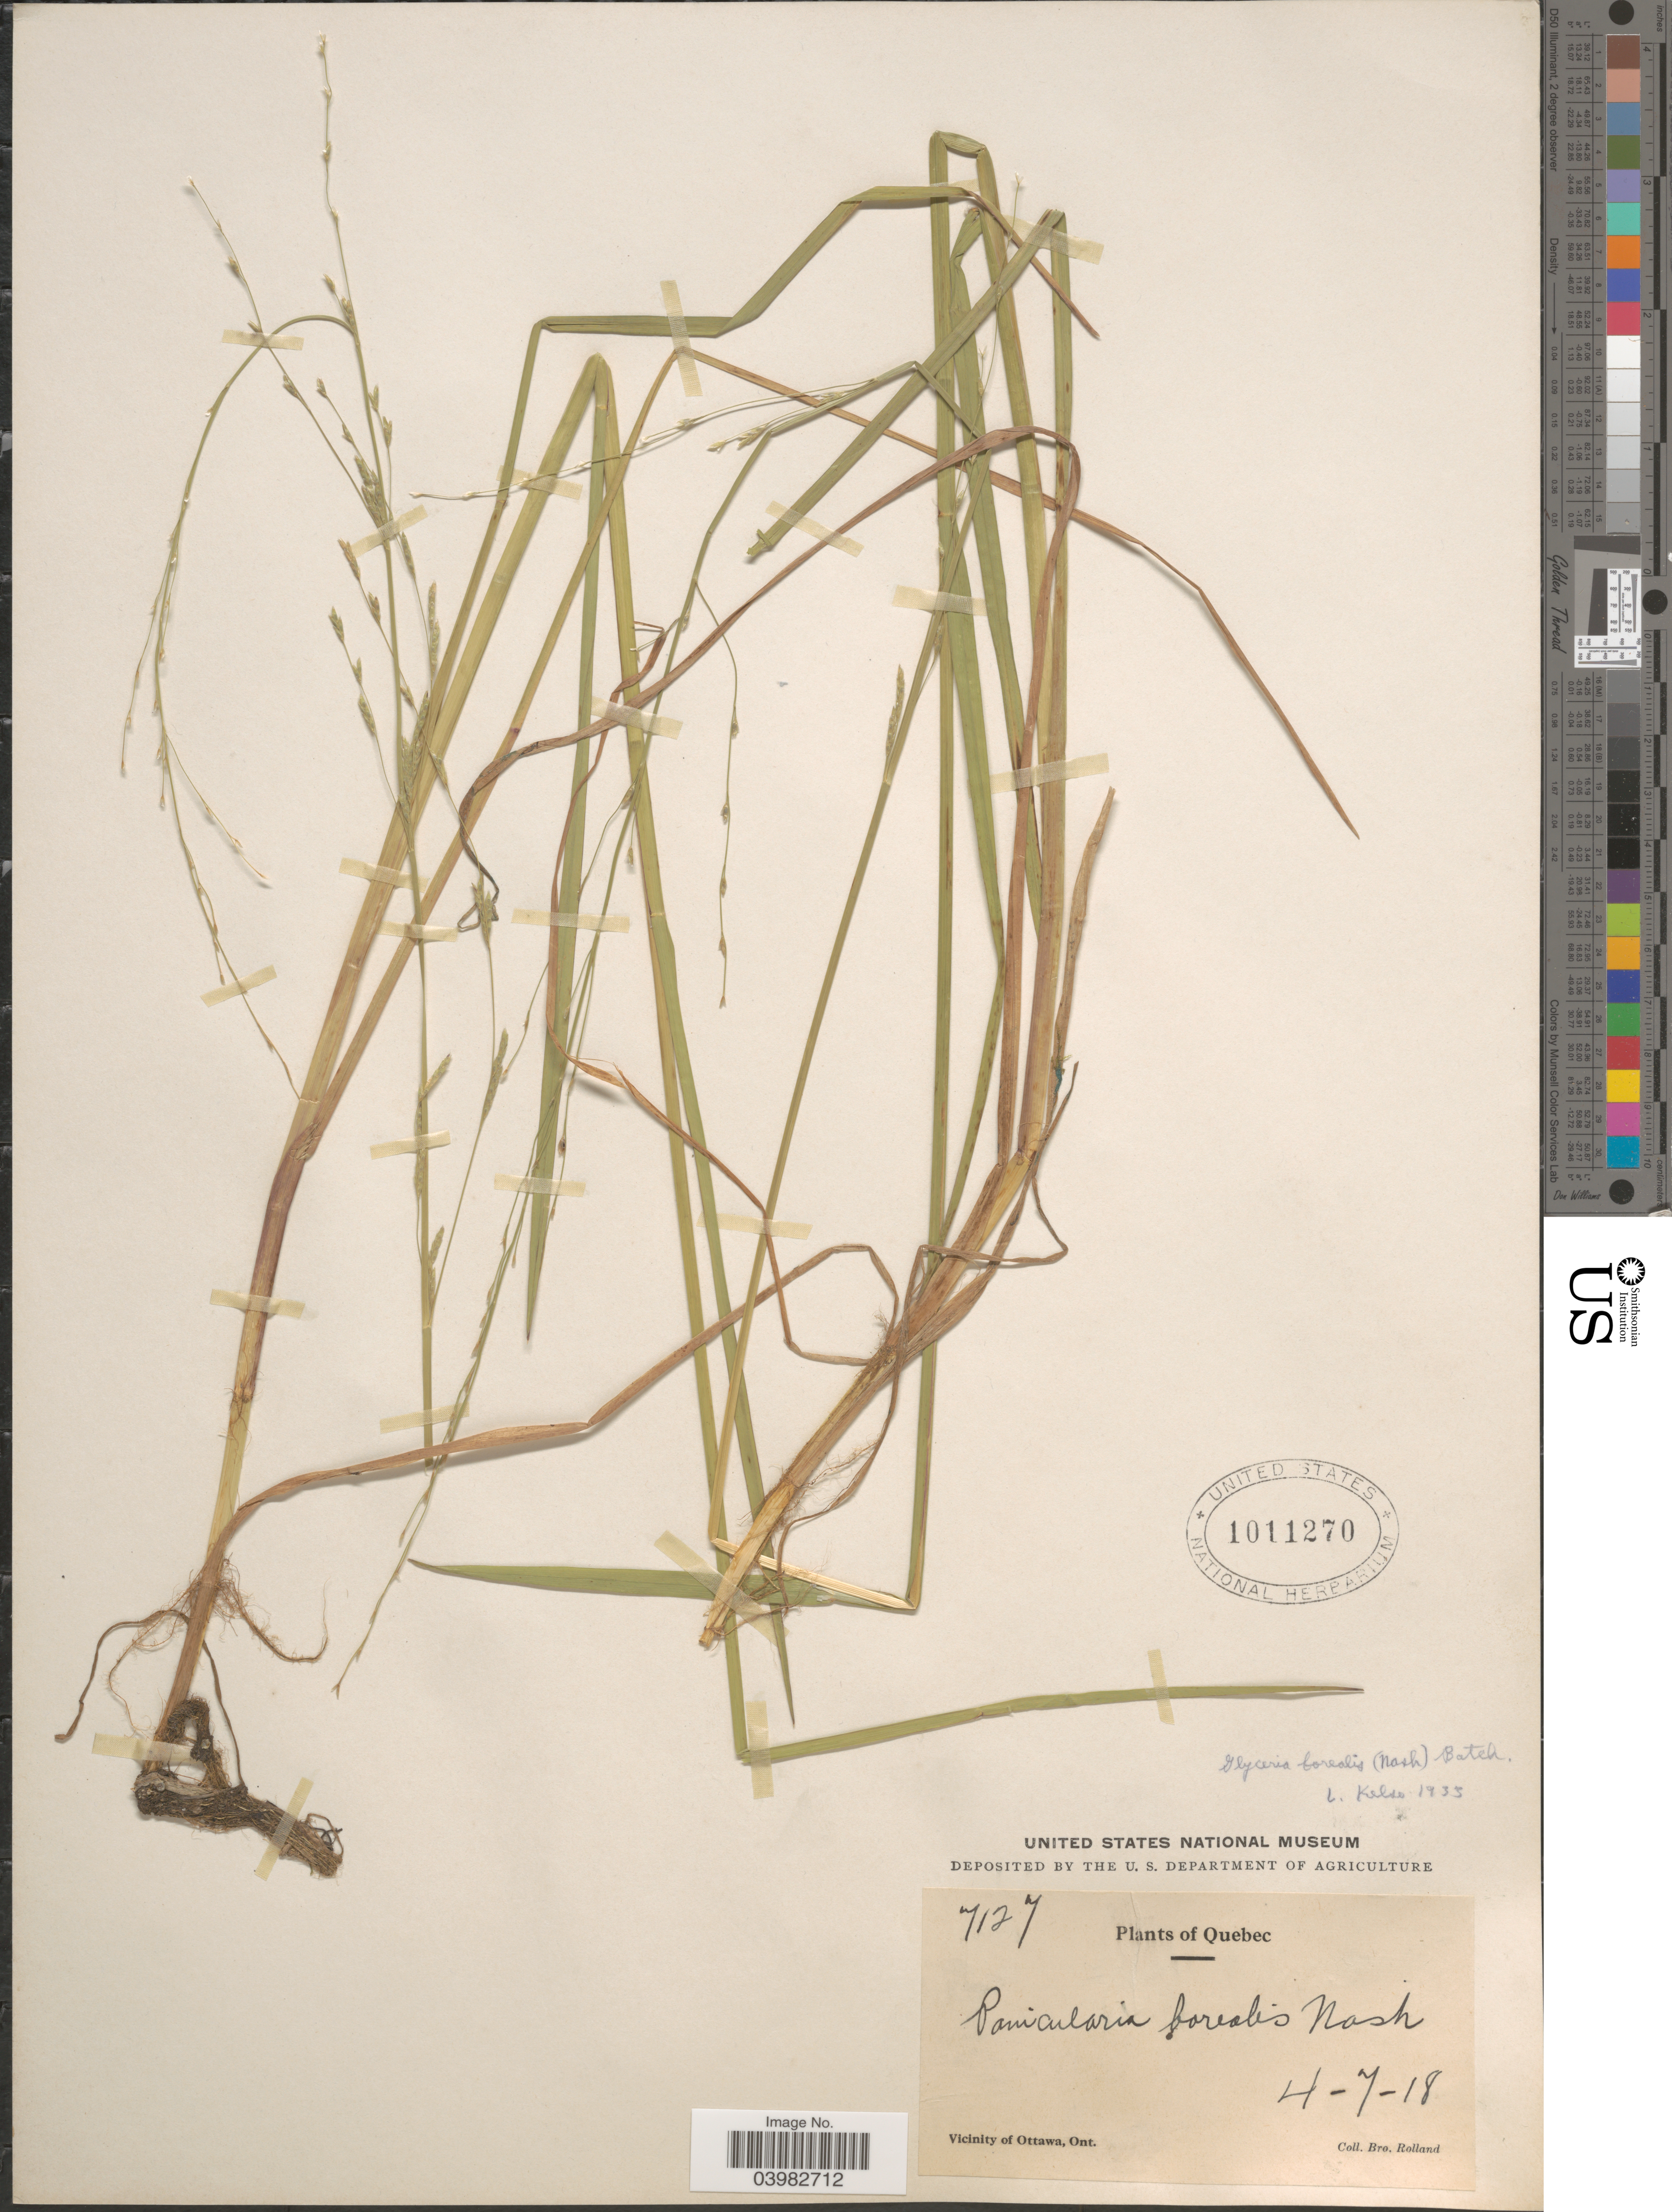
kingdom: Plantae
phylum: Tracheophyta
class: Liliopsida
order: Poales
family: Poaceae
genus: Glyceria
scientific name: Glyceria borealis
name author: (Nash) Batchelder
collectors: B. Rolland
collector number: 7127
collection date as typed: Transcribed d/m/y: 4/7/18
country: Canada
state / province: Ontario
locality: Vicinity of Ottawa.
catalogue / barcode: US 1011270